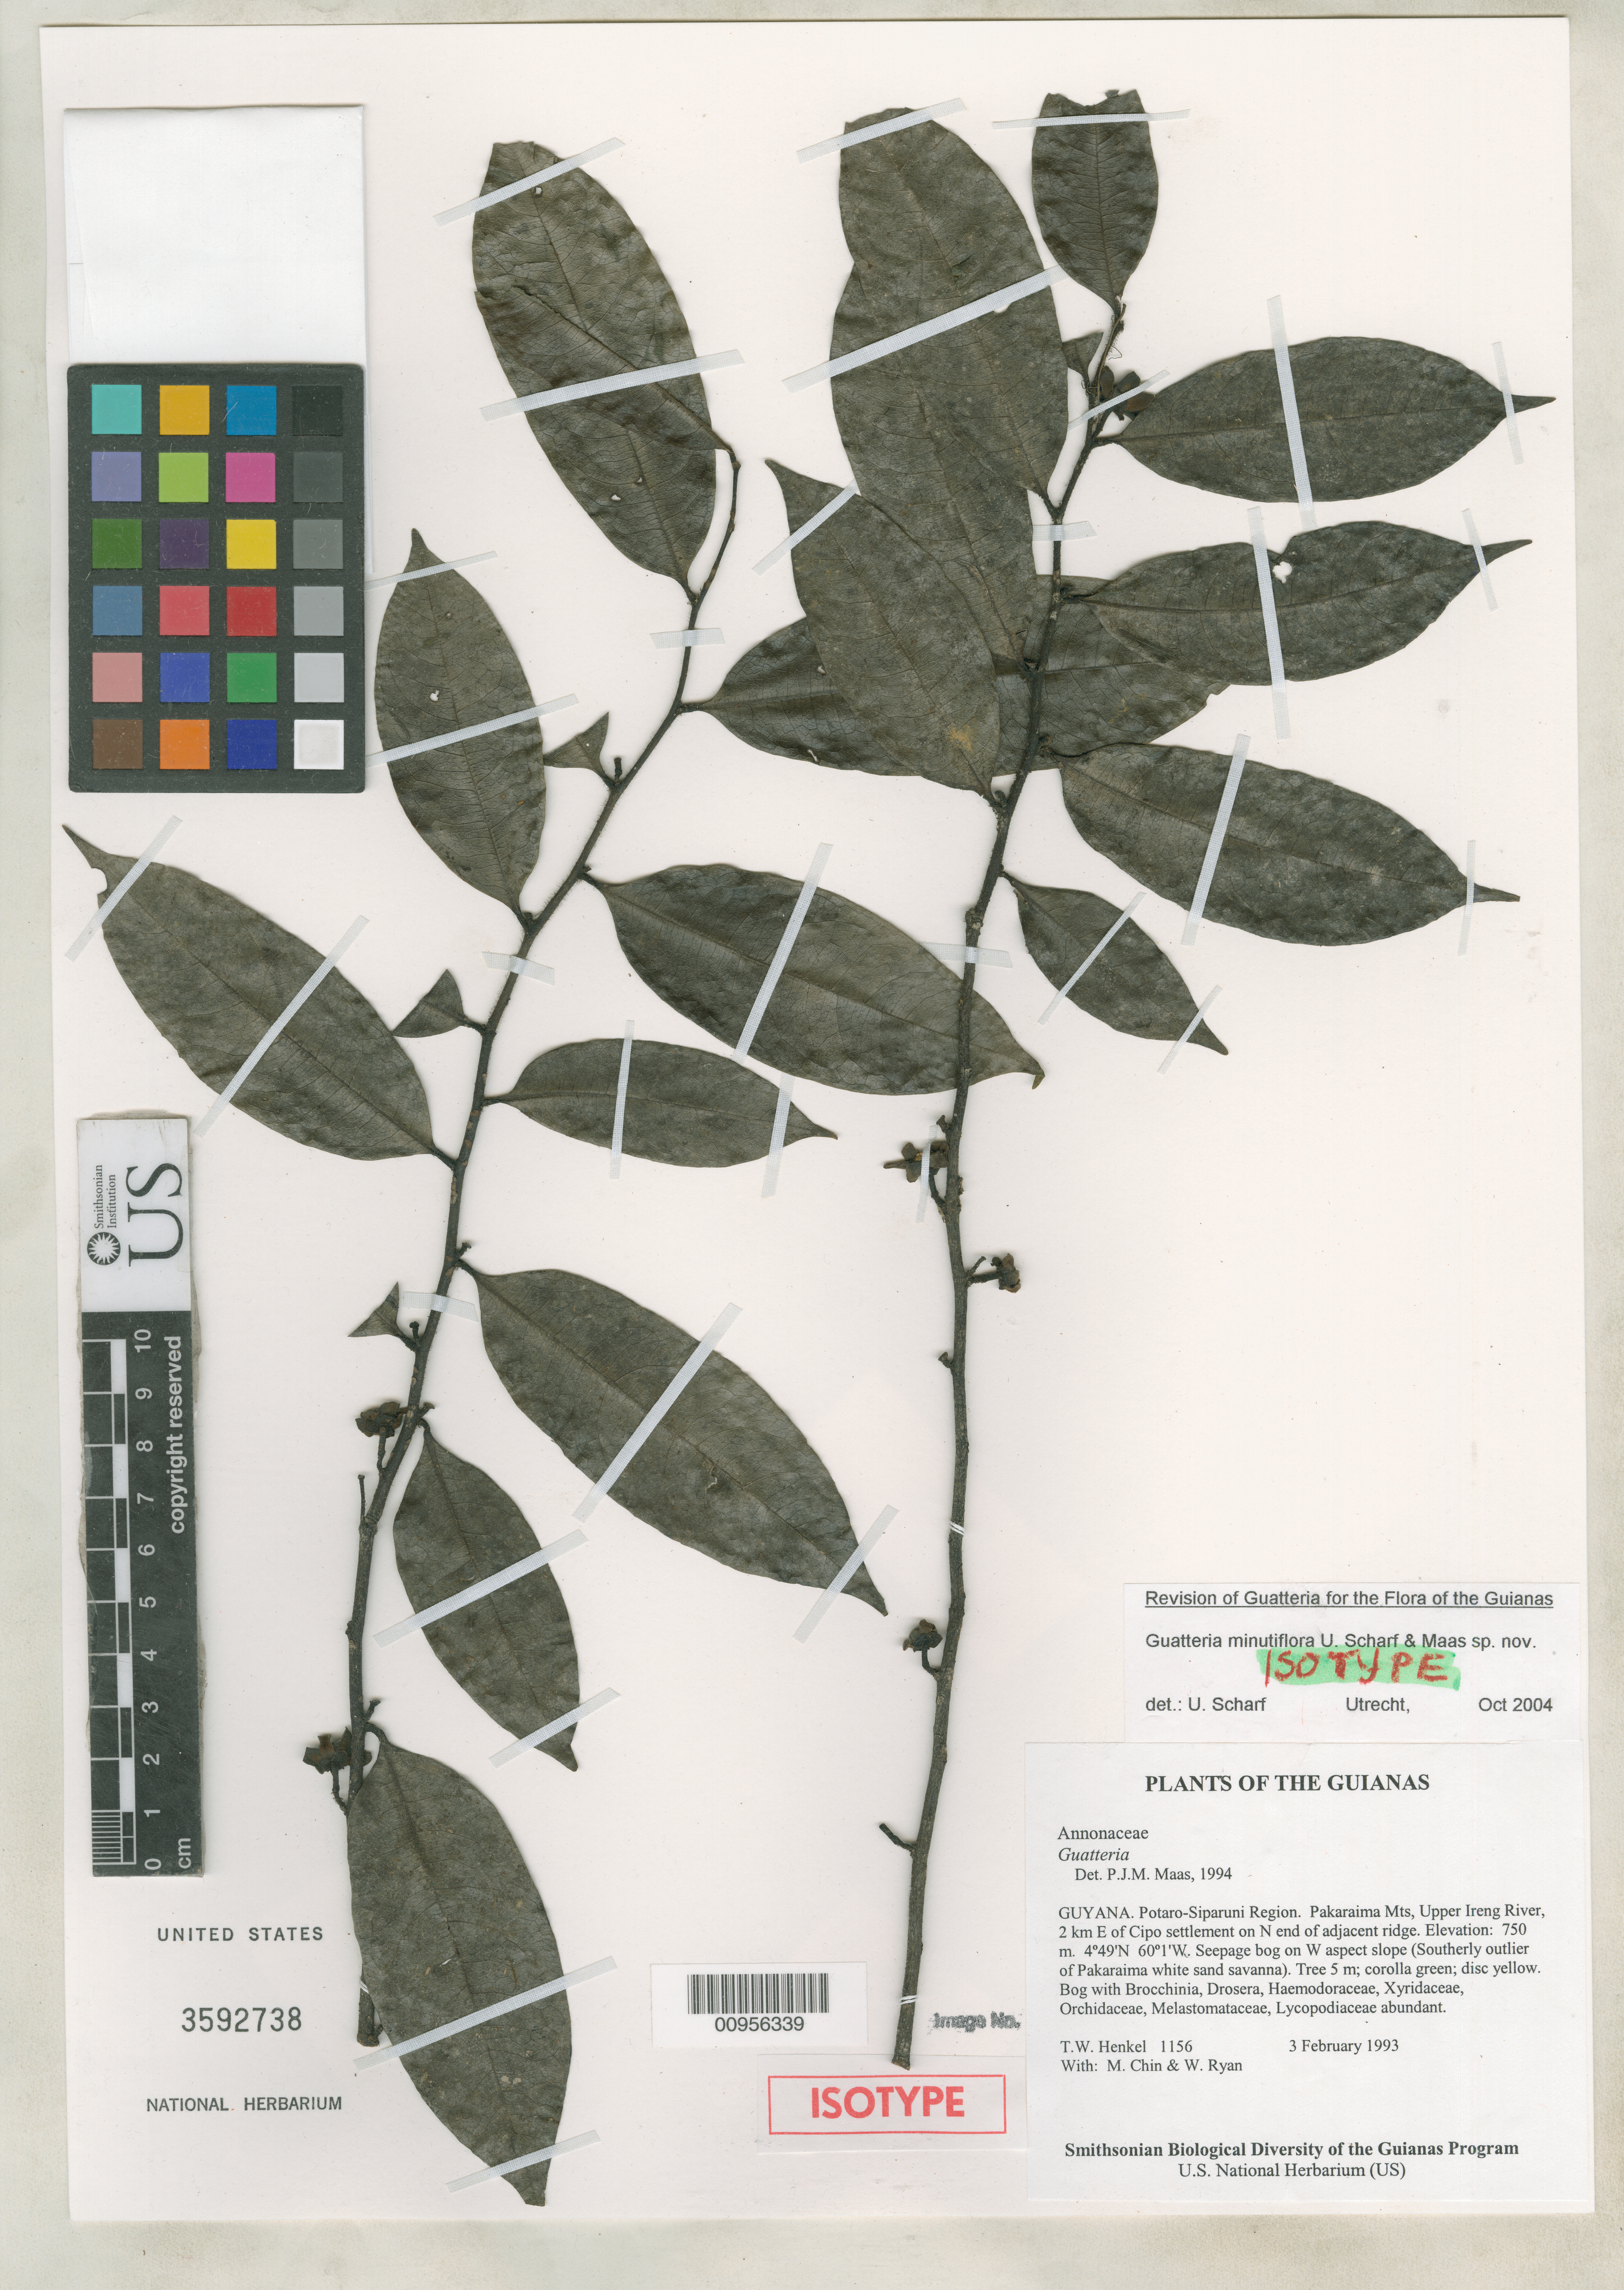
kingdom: Plantae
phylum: Tracheophyta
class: Magnoliopsida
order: Magnoliales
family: Annonaceae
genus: Guatteria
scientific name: Guatteria minutiflora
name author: Scharf & Maas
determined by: Scharf, U.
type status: Isotype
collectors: T. Henkel, M. Chin & W. Ryan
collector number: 1156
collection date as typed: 03 Feb 1993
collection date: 1993-02-03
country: Guyana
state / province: Potaro-Siparuni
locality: Potaro-Siparuni Region. Pakaraima Mts., Upper Ireng River, 2 km E of Cipo settlement on N end of adjacent ridge.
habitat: Seepage bog on W aspect slope (southerly outlier of Pakaraima white sand savanna).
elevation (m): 750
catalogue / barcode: US 3592738